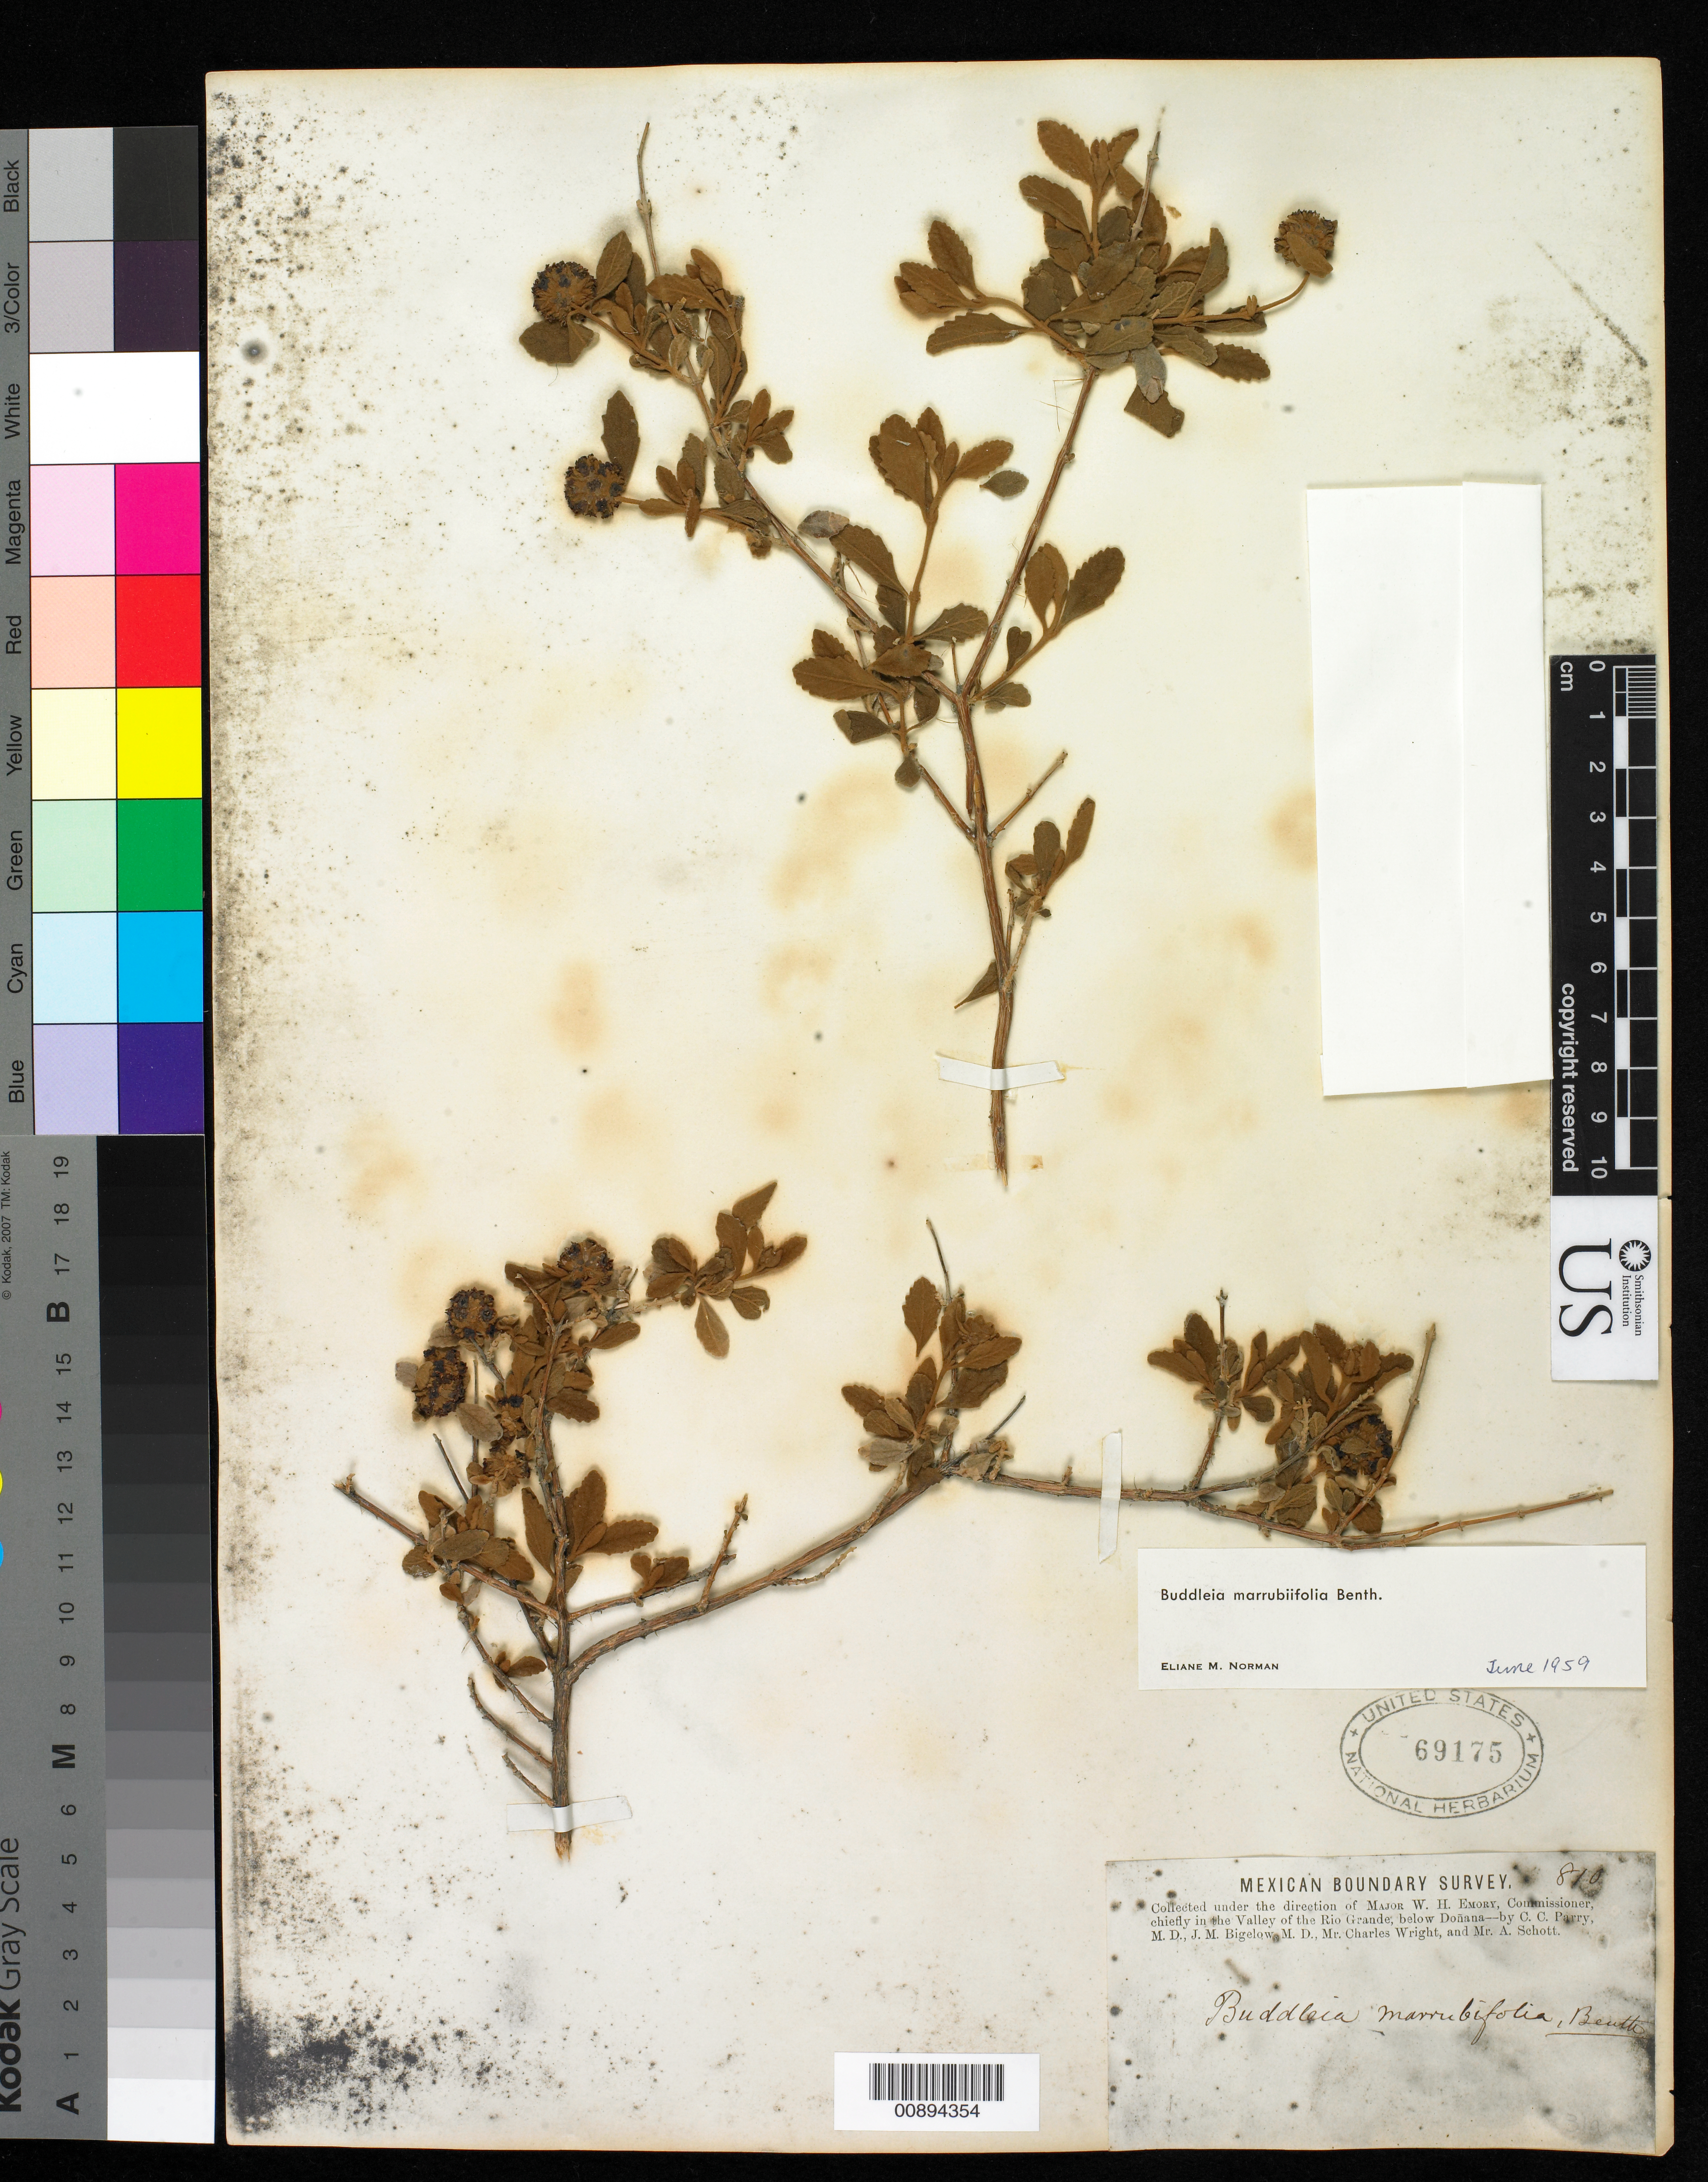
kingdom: Plantae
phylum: Tracheophyta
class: Magnoliopsida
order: Lamiales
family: Scrophulariaceae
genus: Buddleja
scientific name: Buddleja marrubiifolia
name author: Benth.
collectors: C. C. Parry, J. M. Bigelow, C. Wright & A. C. V. Schott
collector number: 810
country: United States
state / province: New Mexico / Texas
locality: Valley of the Rio Grande, below Doñana.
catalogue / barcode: US 69175